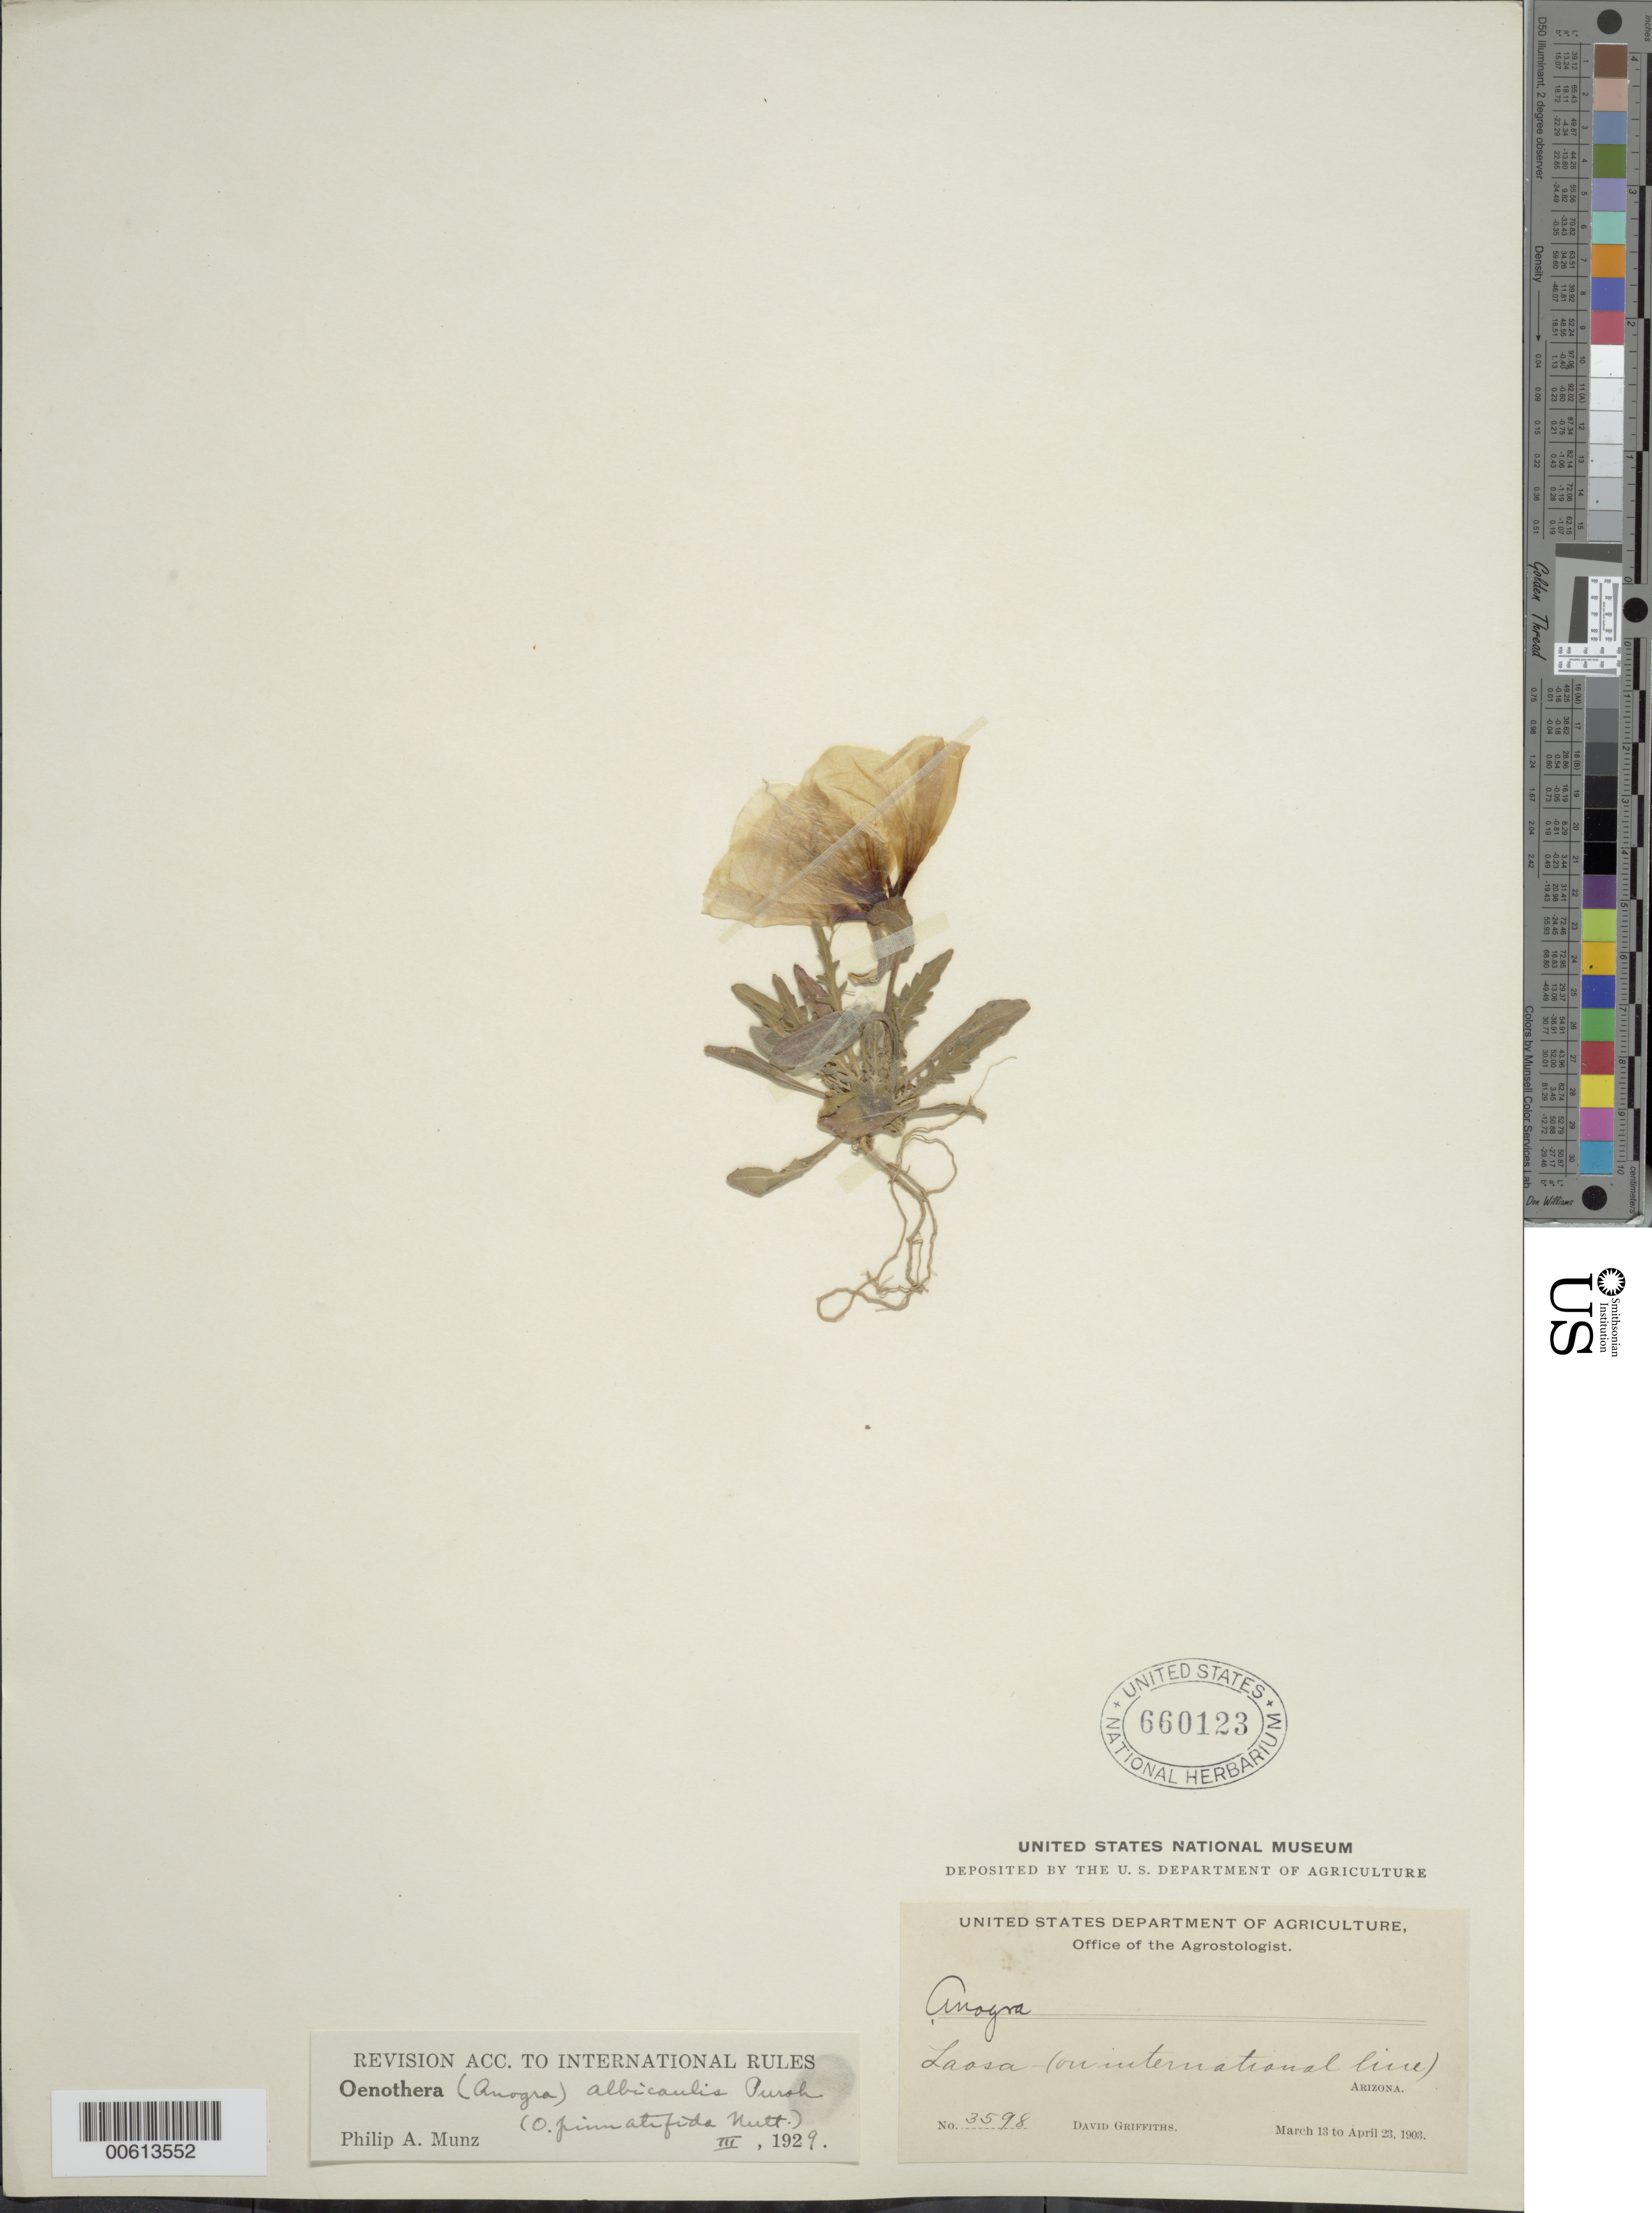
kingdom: Plantae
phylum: Tracheophyta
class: Magnoliopsida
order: Myrtales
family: Onagraceae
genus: Oenothera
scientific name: Oenothera albicaulis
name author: Pursh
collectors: D. Griffiths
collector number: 3598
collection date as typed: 13 Mar 1903 to 23 Apr 1903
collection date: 1903-03-13/1903-04-23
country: United States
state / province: Arizona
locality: Laosa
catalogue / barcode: US 660123